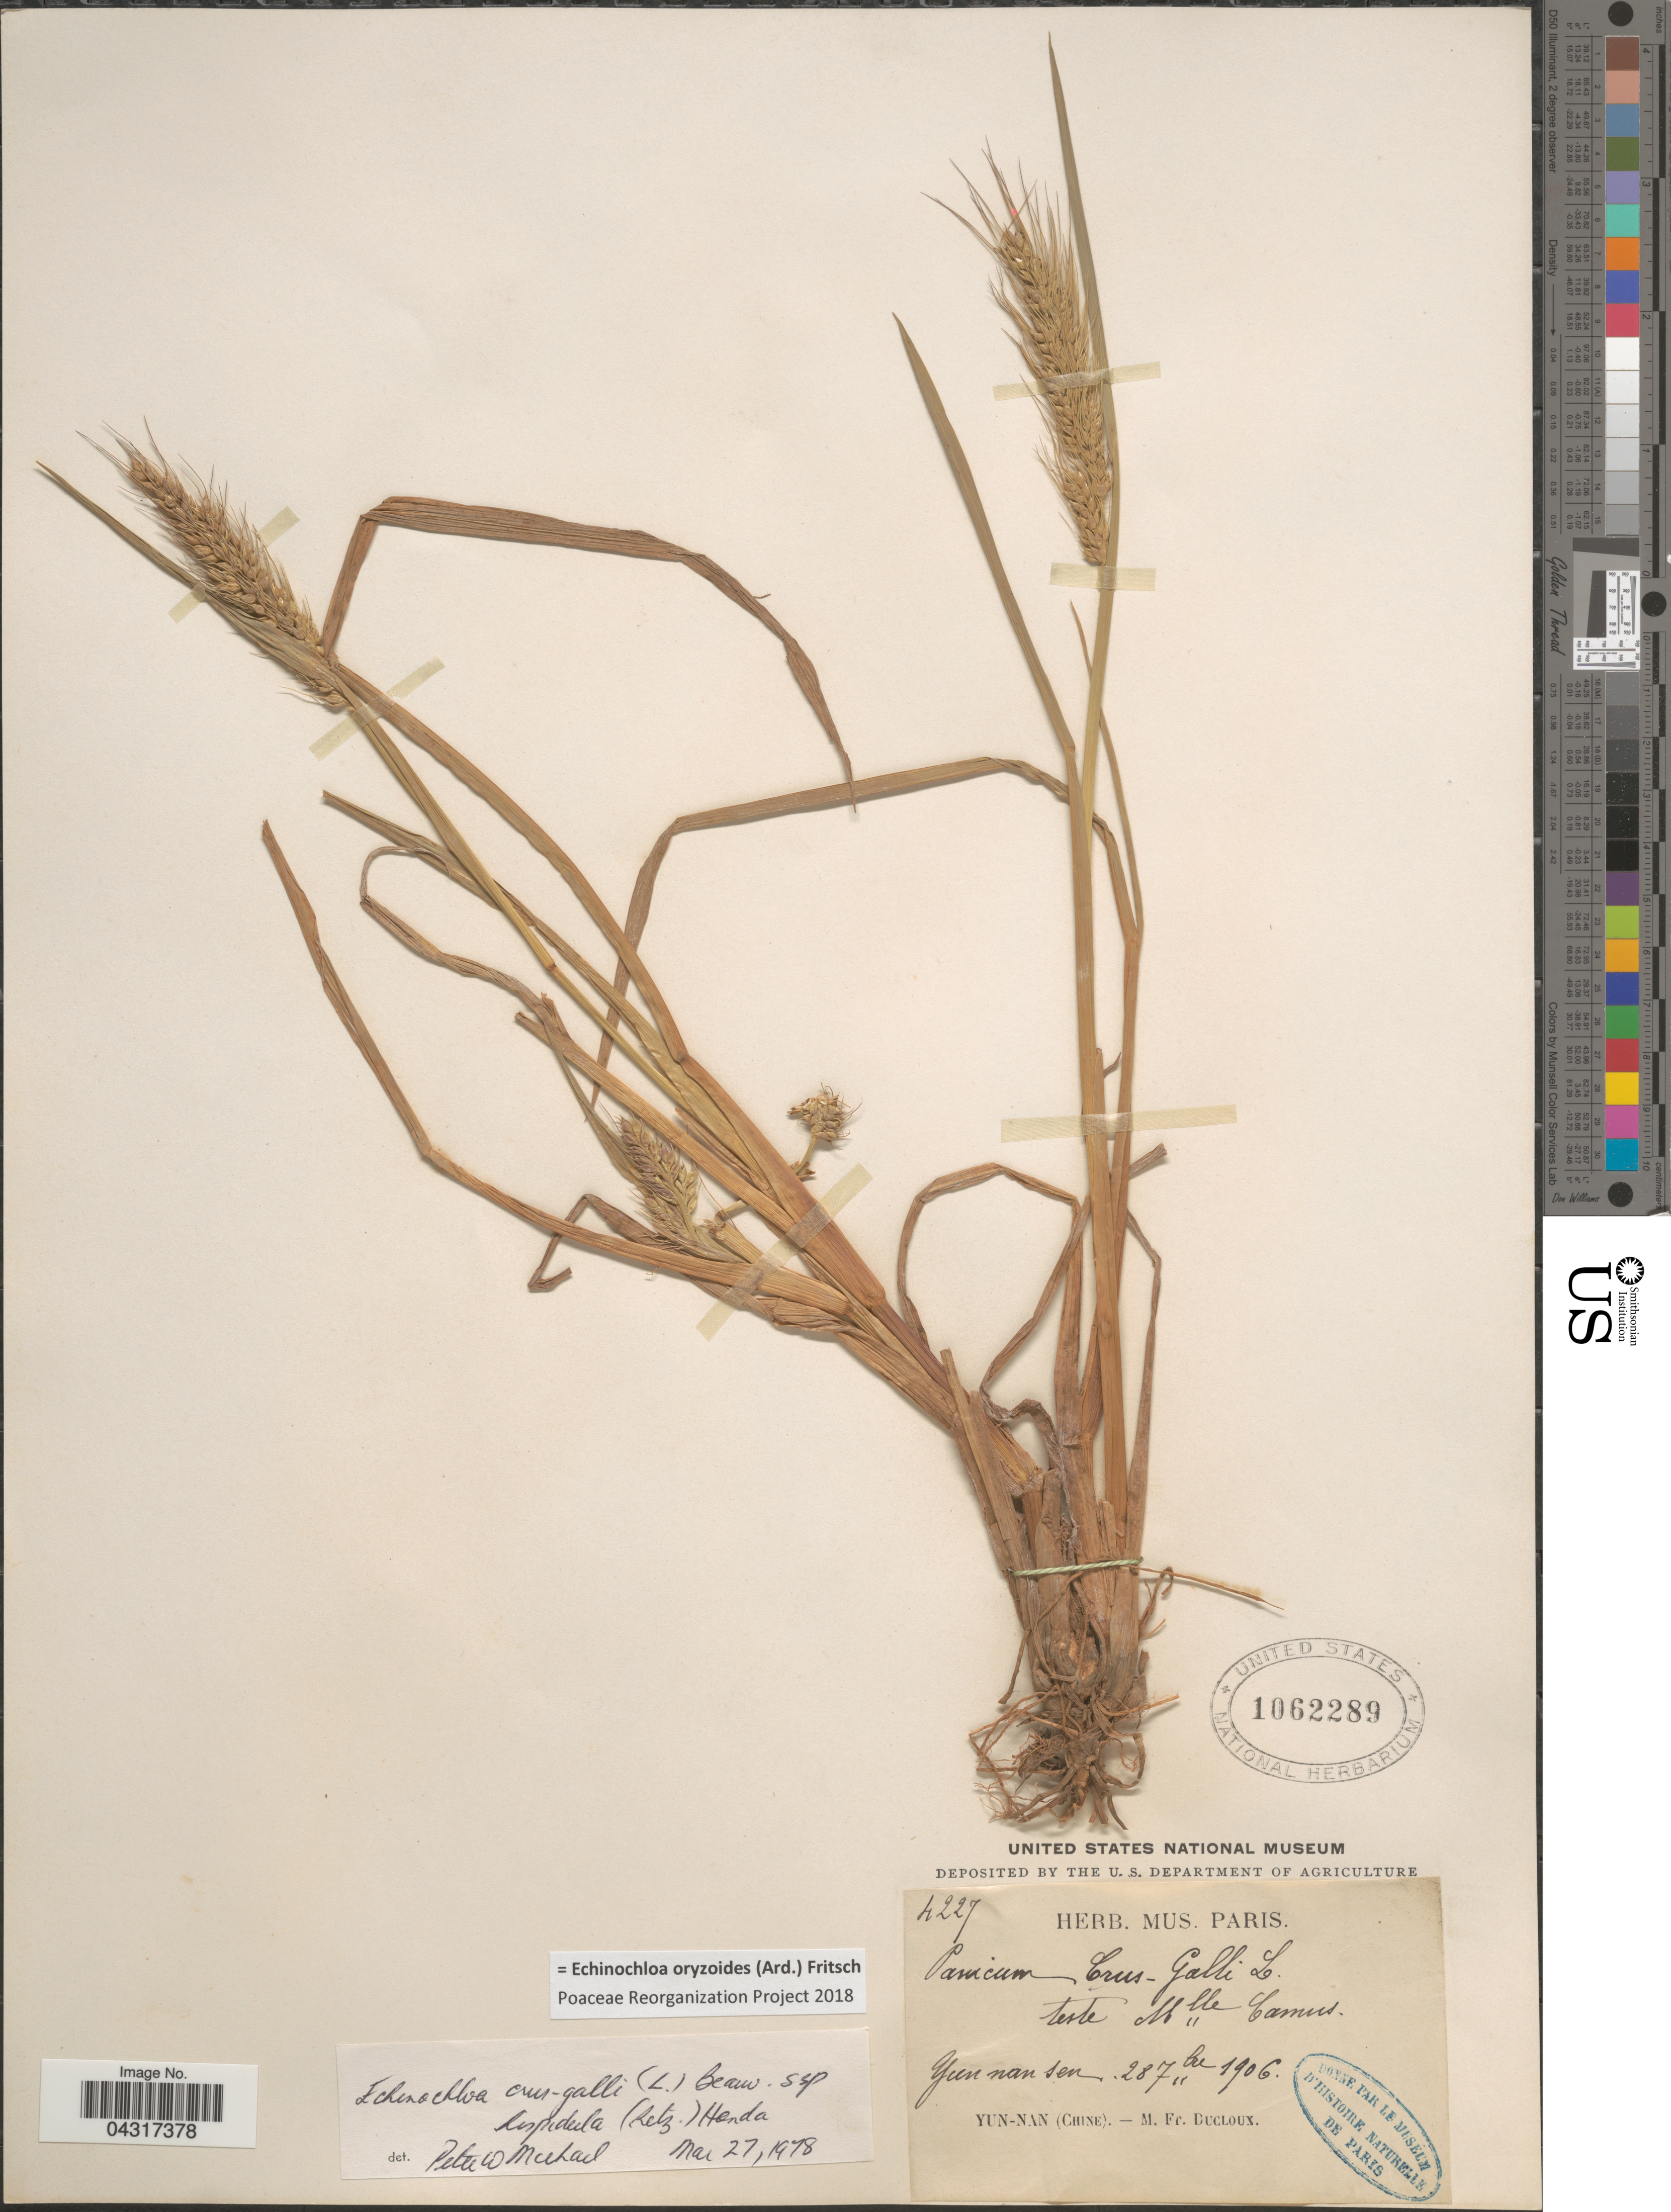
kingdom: Plantae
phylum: Tracheophyta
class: Liliopsida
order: Poales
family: Poaceae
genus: Echinochloa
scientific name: Echinochloa oryzoides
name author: (Ard.) Fritsch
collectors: M. Ducloux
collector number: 4227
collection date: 1906-09-28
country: China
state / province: Yunnan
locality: Yun nan sen.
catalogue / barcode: US 1062289